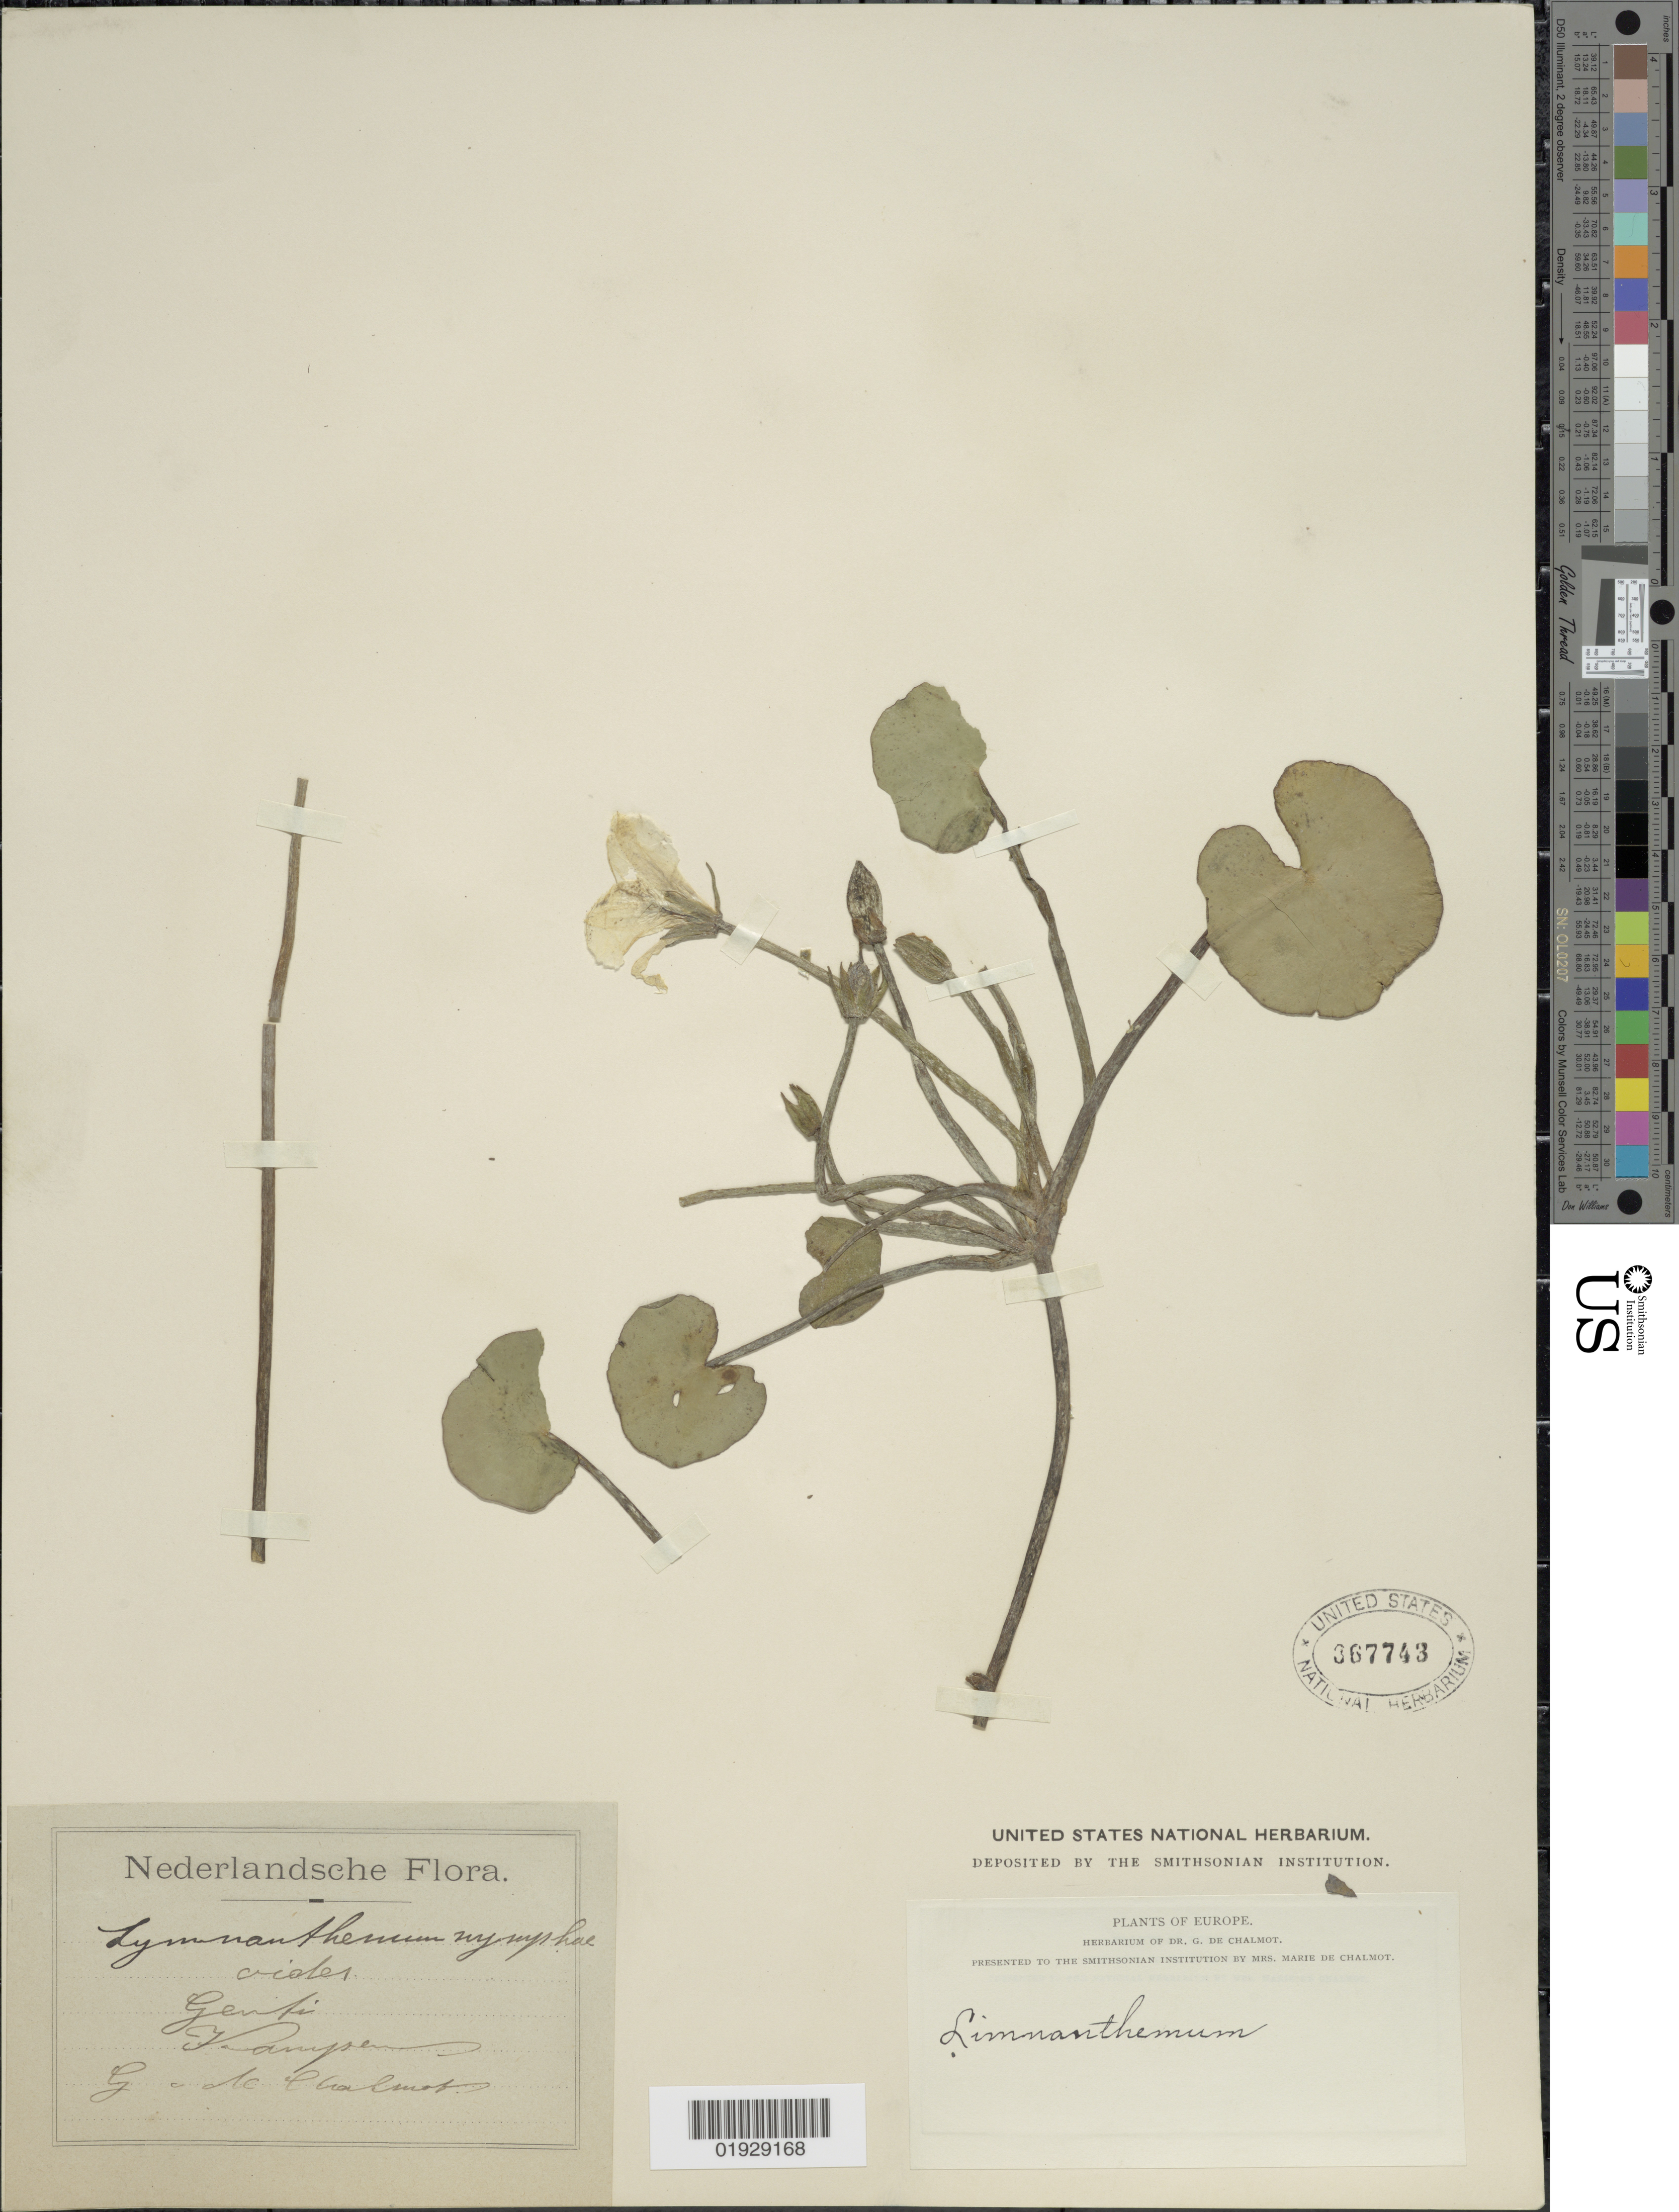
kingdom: Plantae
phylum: Tracheophyta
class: Magnoliopsida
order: Asterales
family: Menyanthaceae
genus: Nymphoides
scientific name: Nymphoides nymphaeoides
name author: (L.) Britton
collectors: G. de Chalmot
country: Netherlands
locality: Kampen.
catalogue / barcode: US 367743